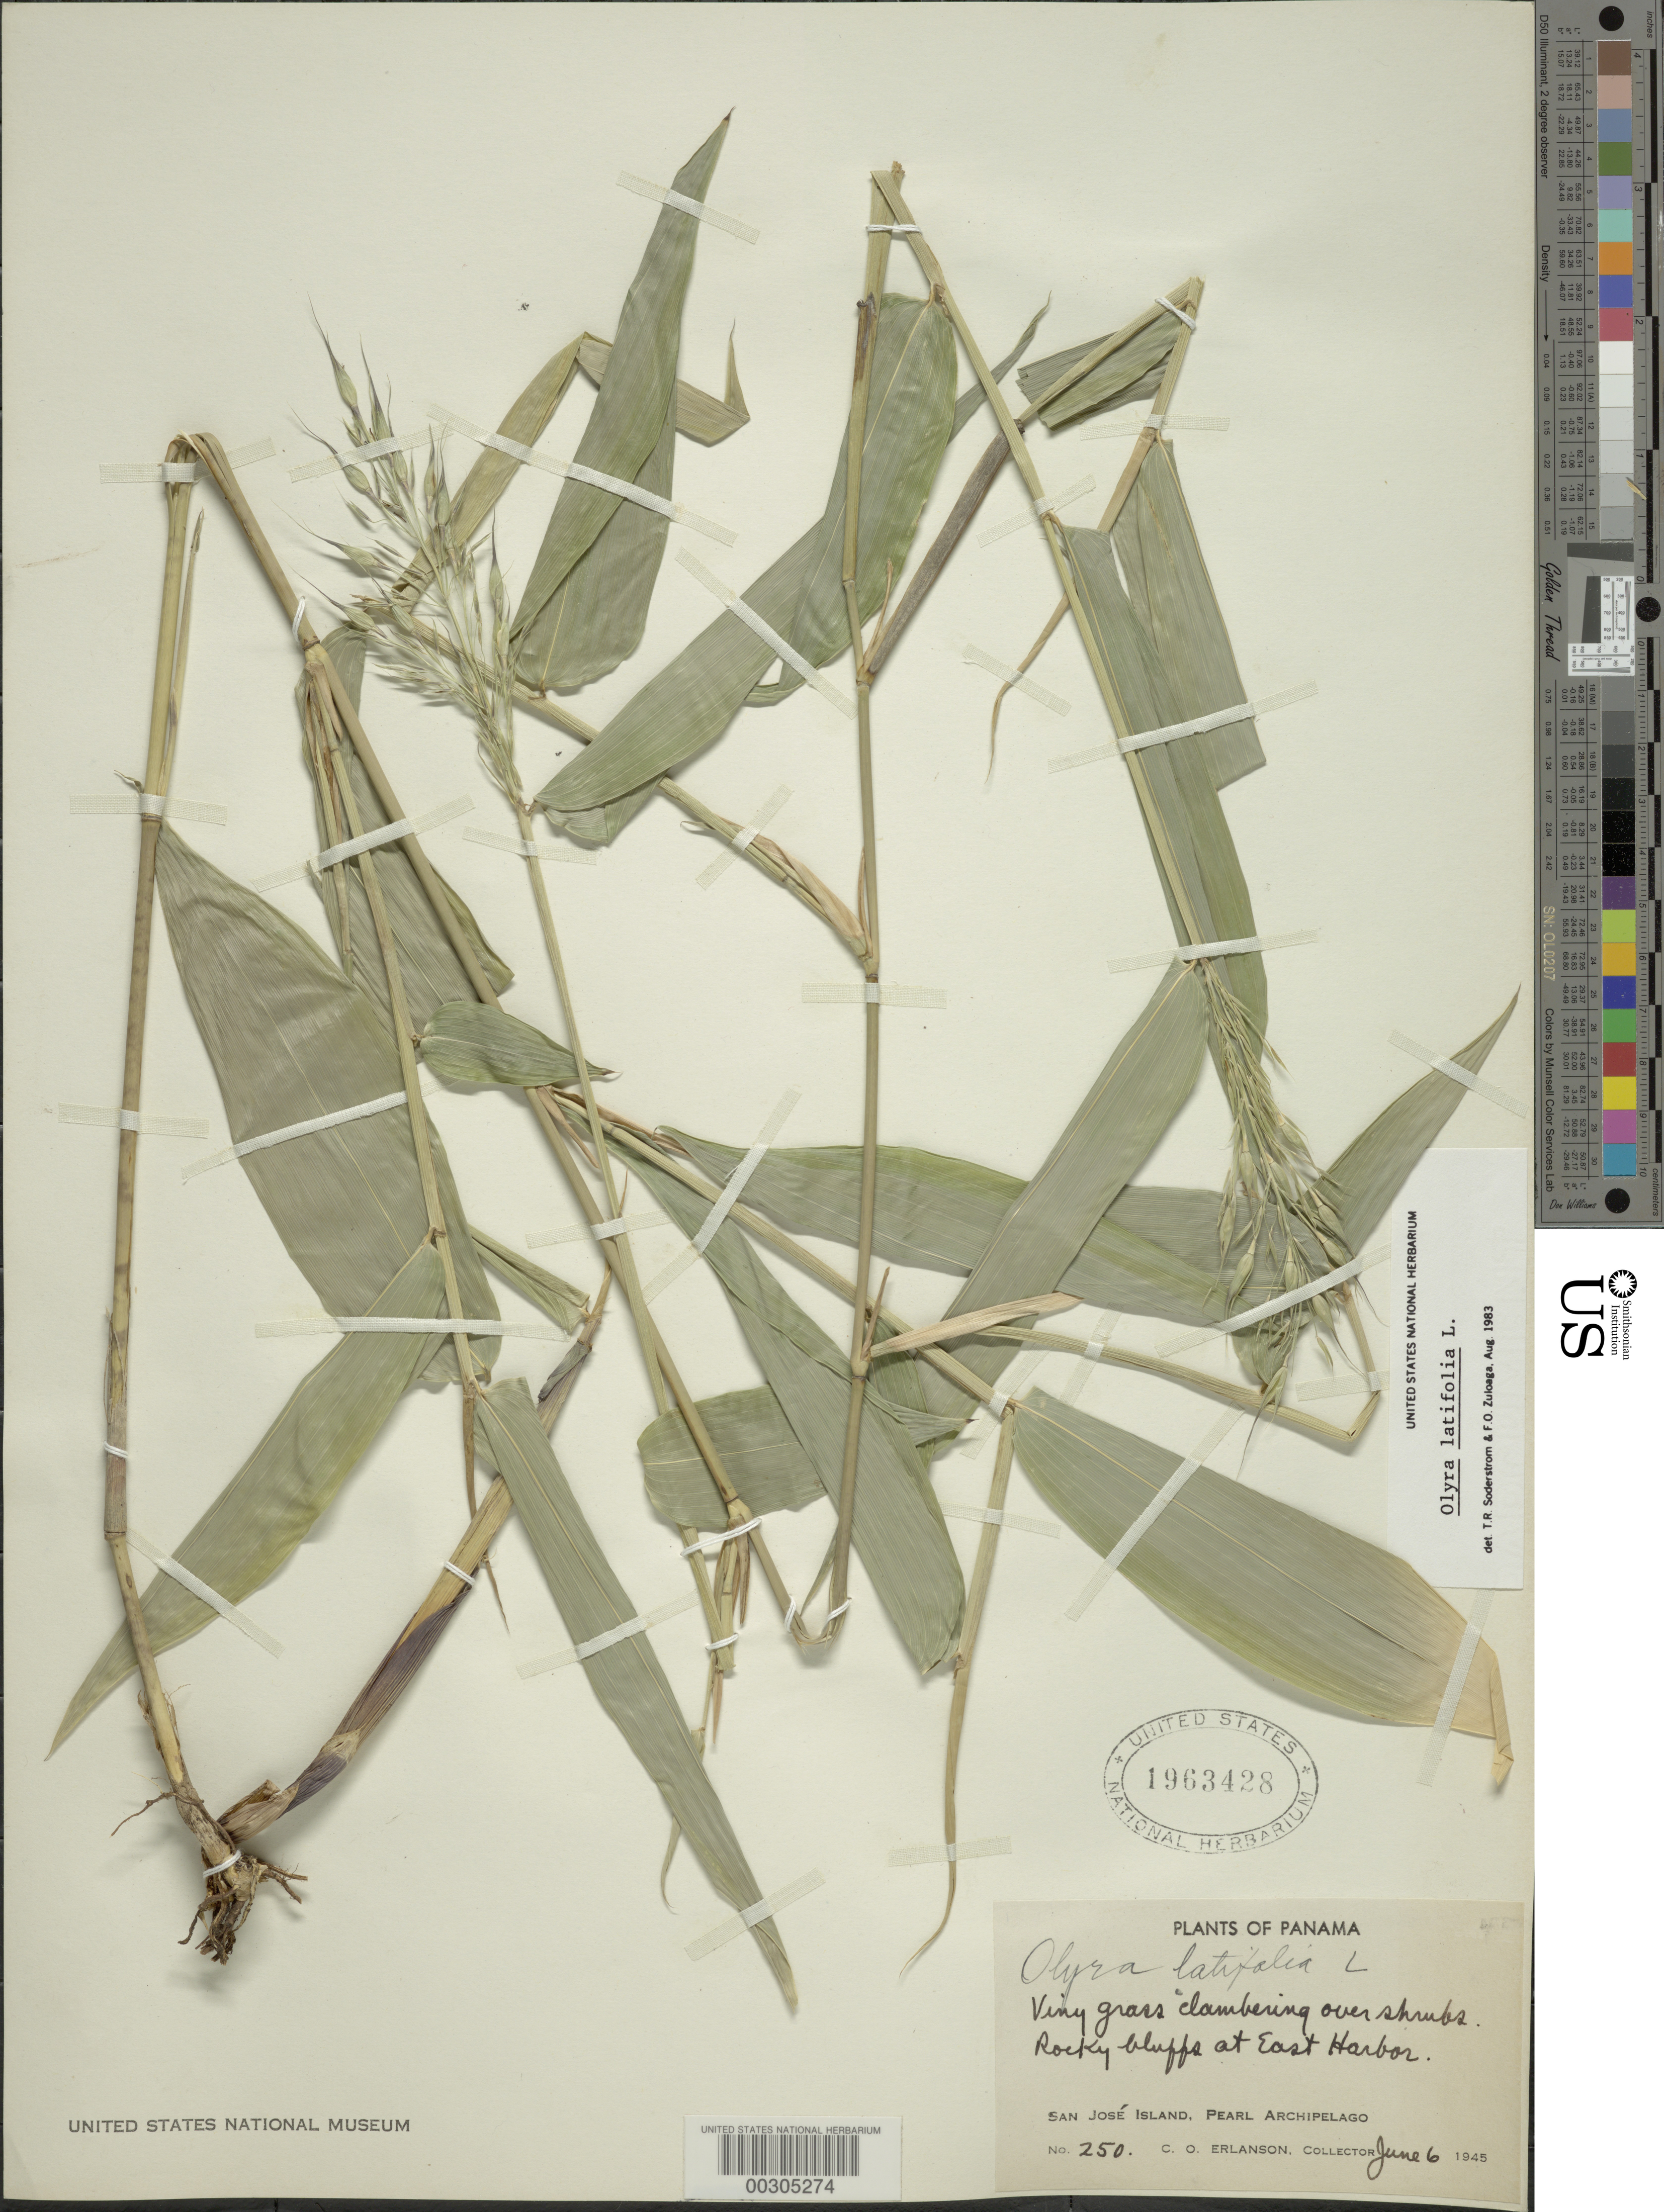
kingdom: Plantae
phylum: Tracheophyta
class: Liliopsida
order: Poales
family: Poaceae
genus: Olyra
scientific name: Olyra latifolia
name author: L.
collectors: C. O. Erlanson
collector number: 250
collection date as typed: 06 Jun 1945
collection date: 1945-06-06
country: Panama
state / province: Panamá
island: San José Island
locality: Arch. de las Perlas, Gulf of Panama [Perlas Is.]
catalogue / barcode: US 1963428